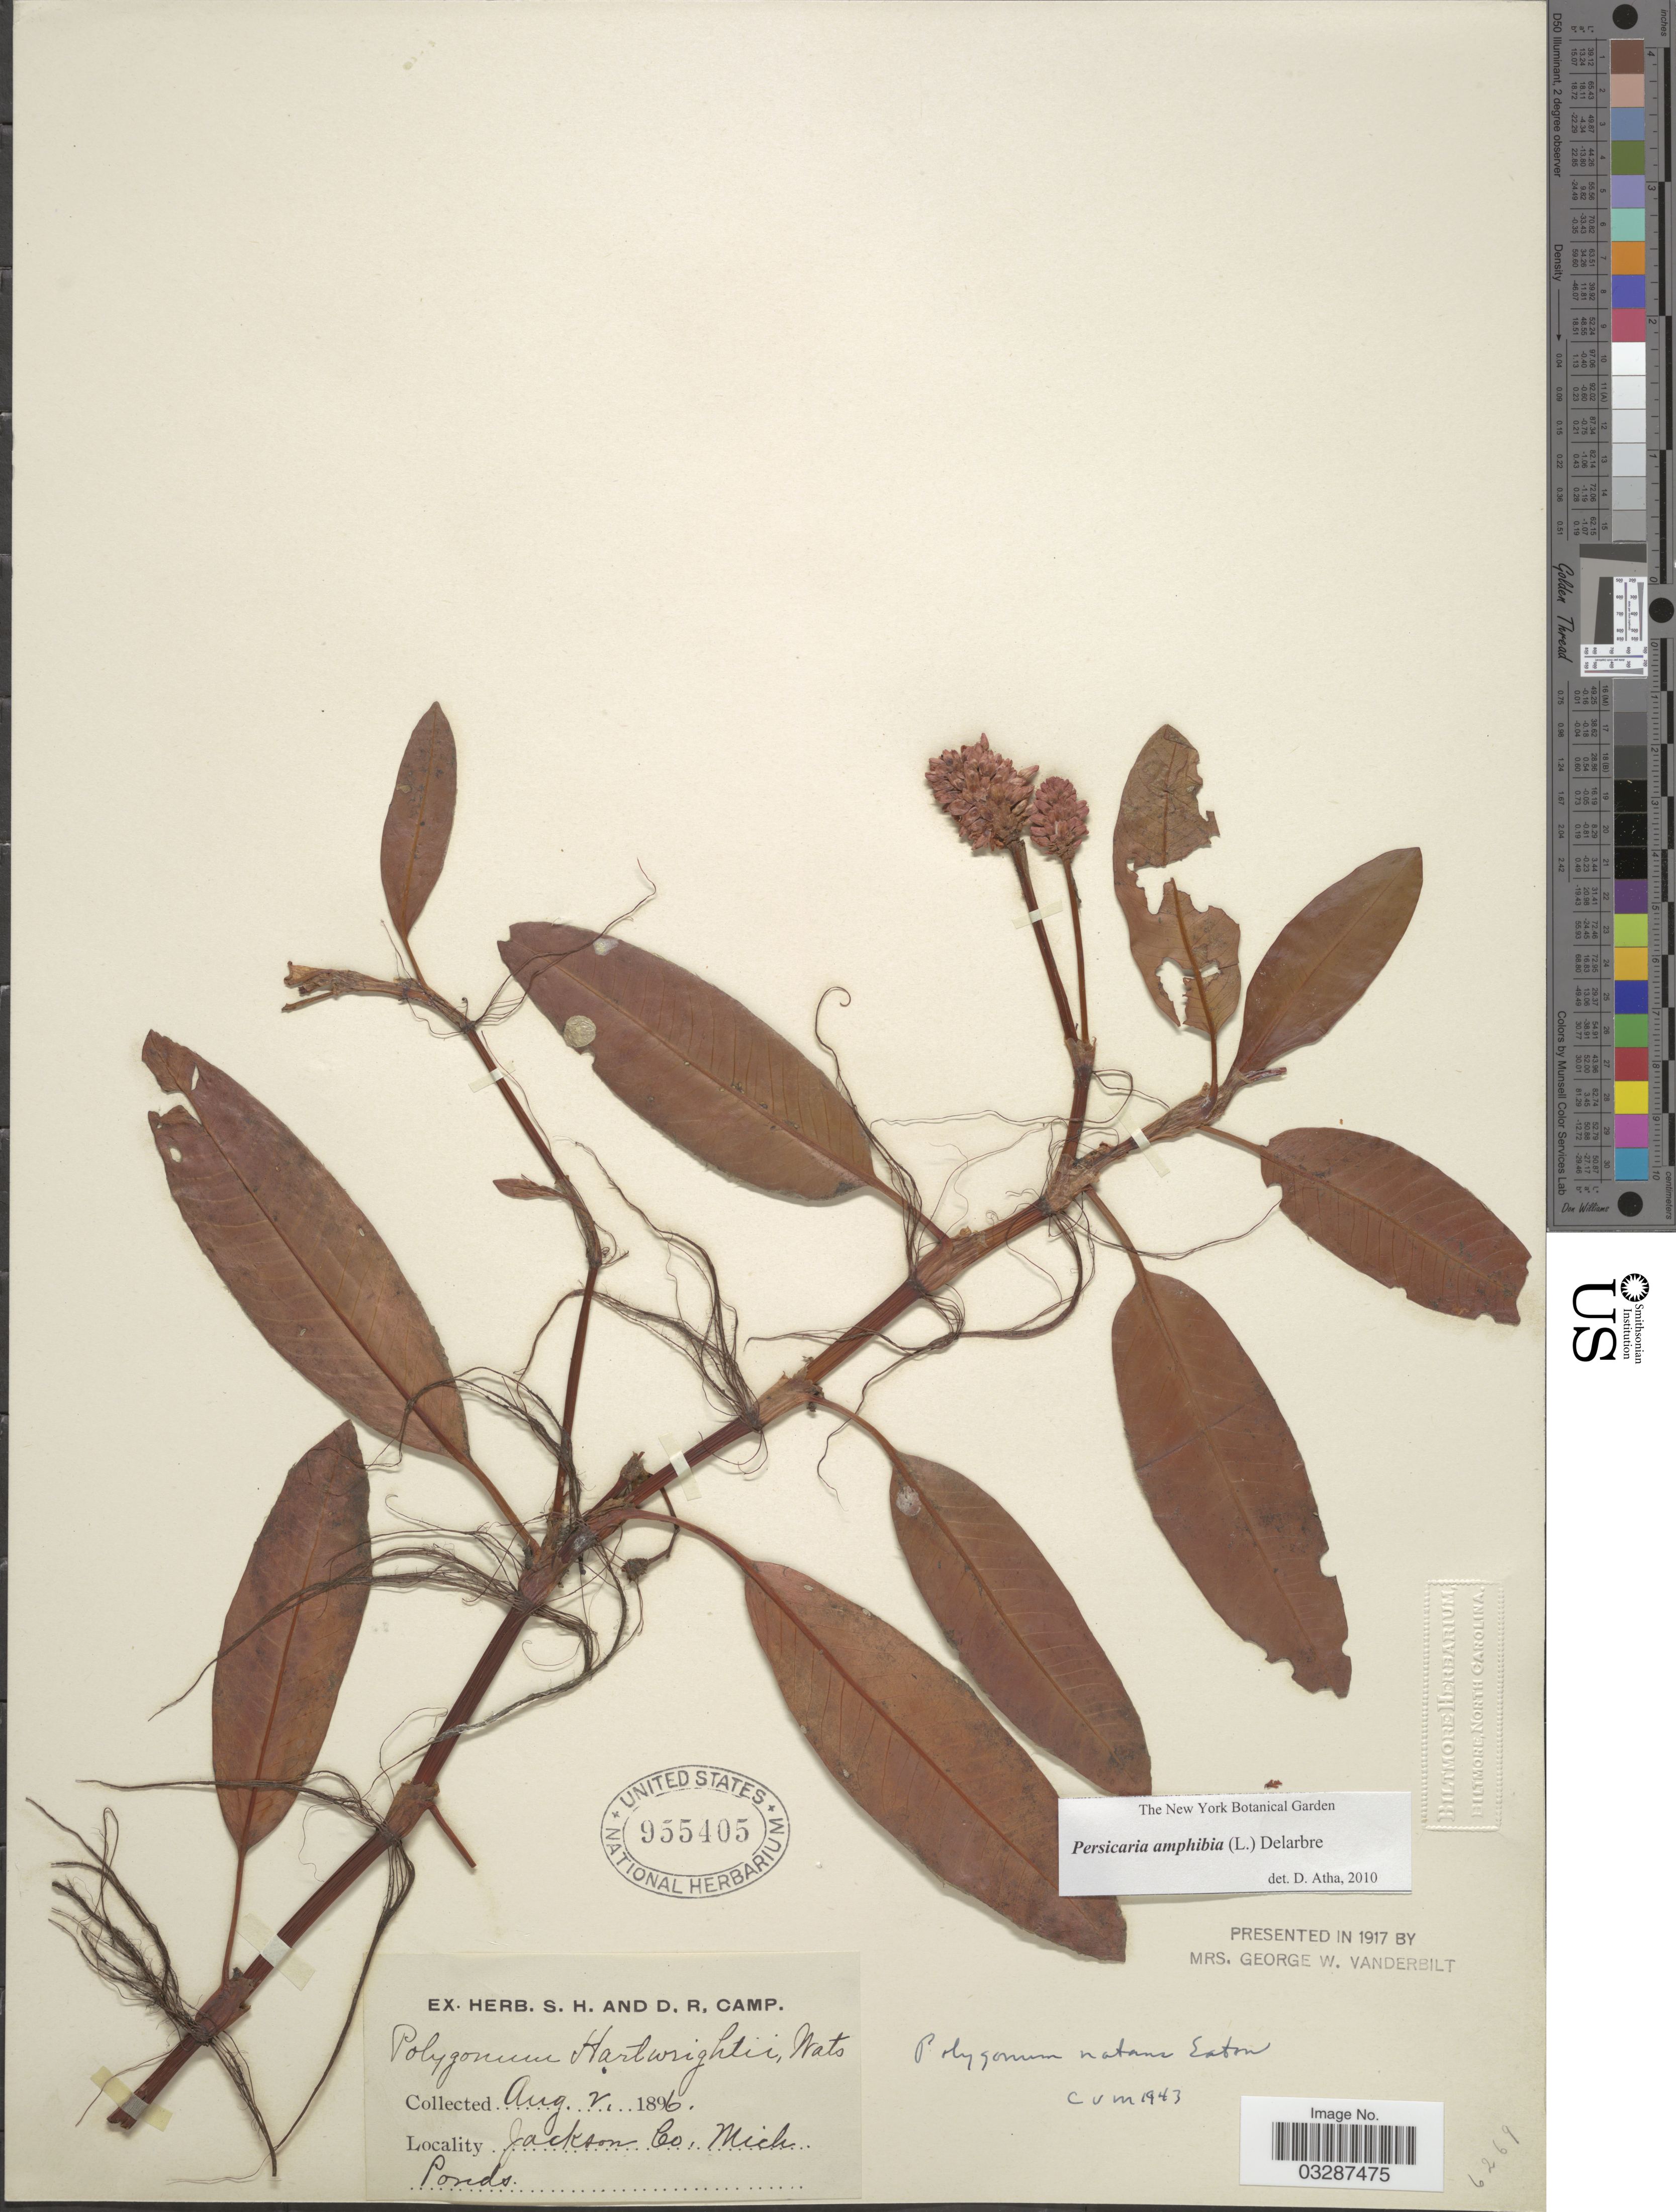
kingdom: Plantae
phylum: Tracheophyta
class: Magnoliopsida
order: Caryophyllales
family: Polygonaceae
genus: Persicaria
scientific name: Persicaria amphibia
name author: (L.) Delarbre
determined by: Atha, D. E.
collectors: ex herb. S. H and D. R. Camp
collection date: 1896-08-02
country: United States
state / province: Michigan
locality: Jackson Co.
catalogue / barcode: US 955405